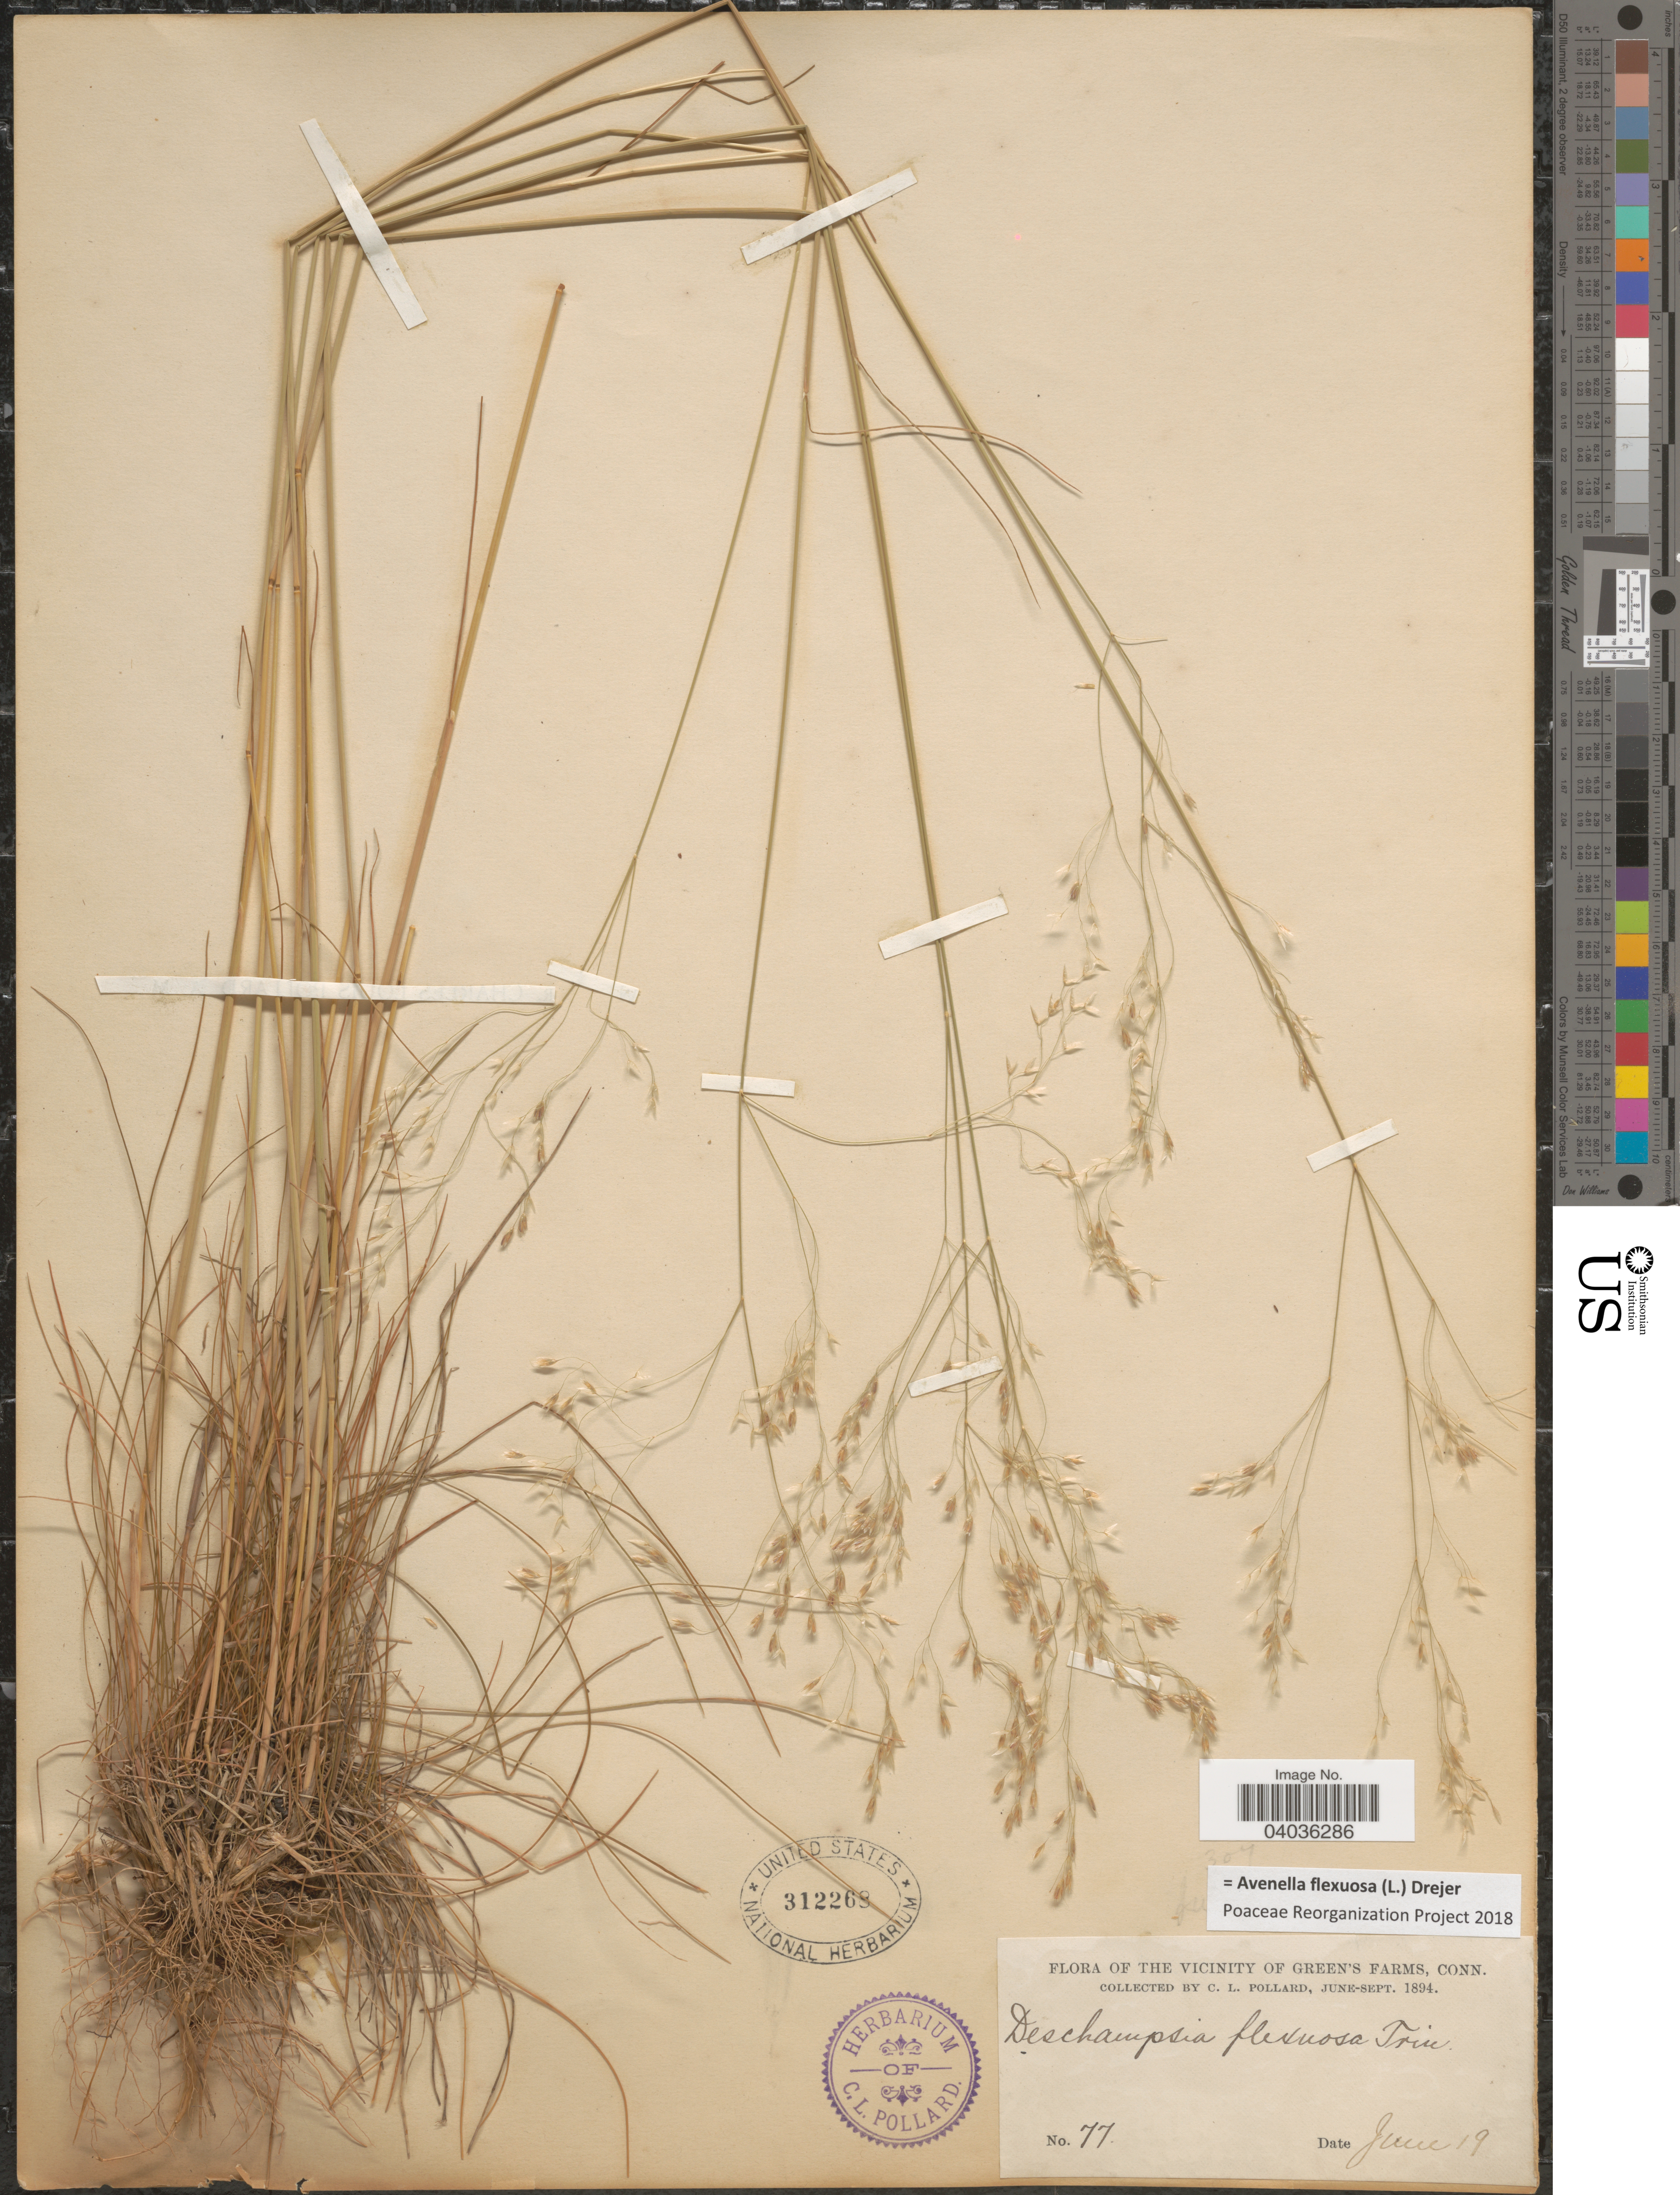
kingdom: Plantae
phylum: Tracheophyta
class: Liliopsida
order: Poales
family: Poaceae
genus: Avenella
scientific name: Avenella flexuosa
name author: (L.) Drejer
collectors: C. L. Pollard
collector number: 77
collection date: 1894-06-19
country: United States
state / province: Connecticut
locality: Vicinity of Green's Farms.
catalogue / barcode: US 312268